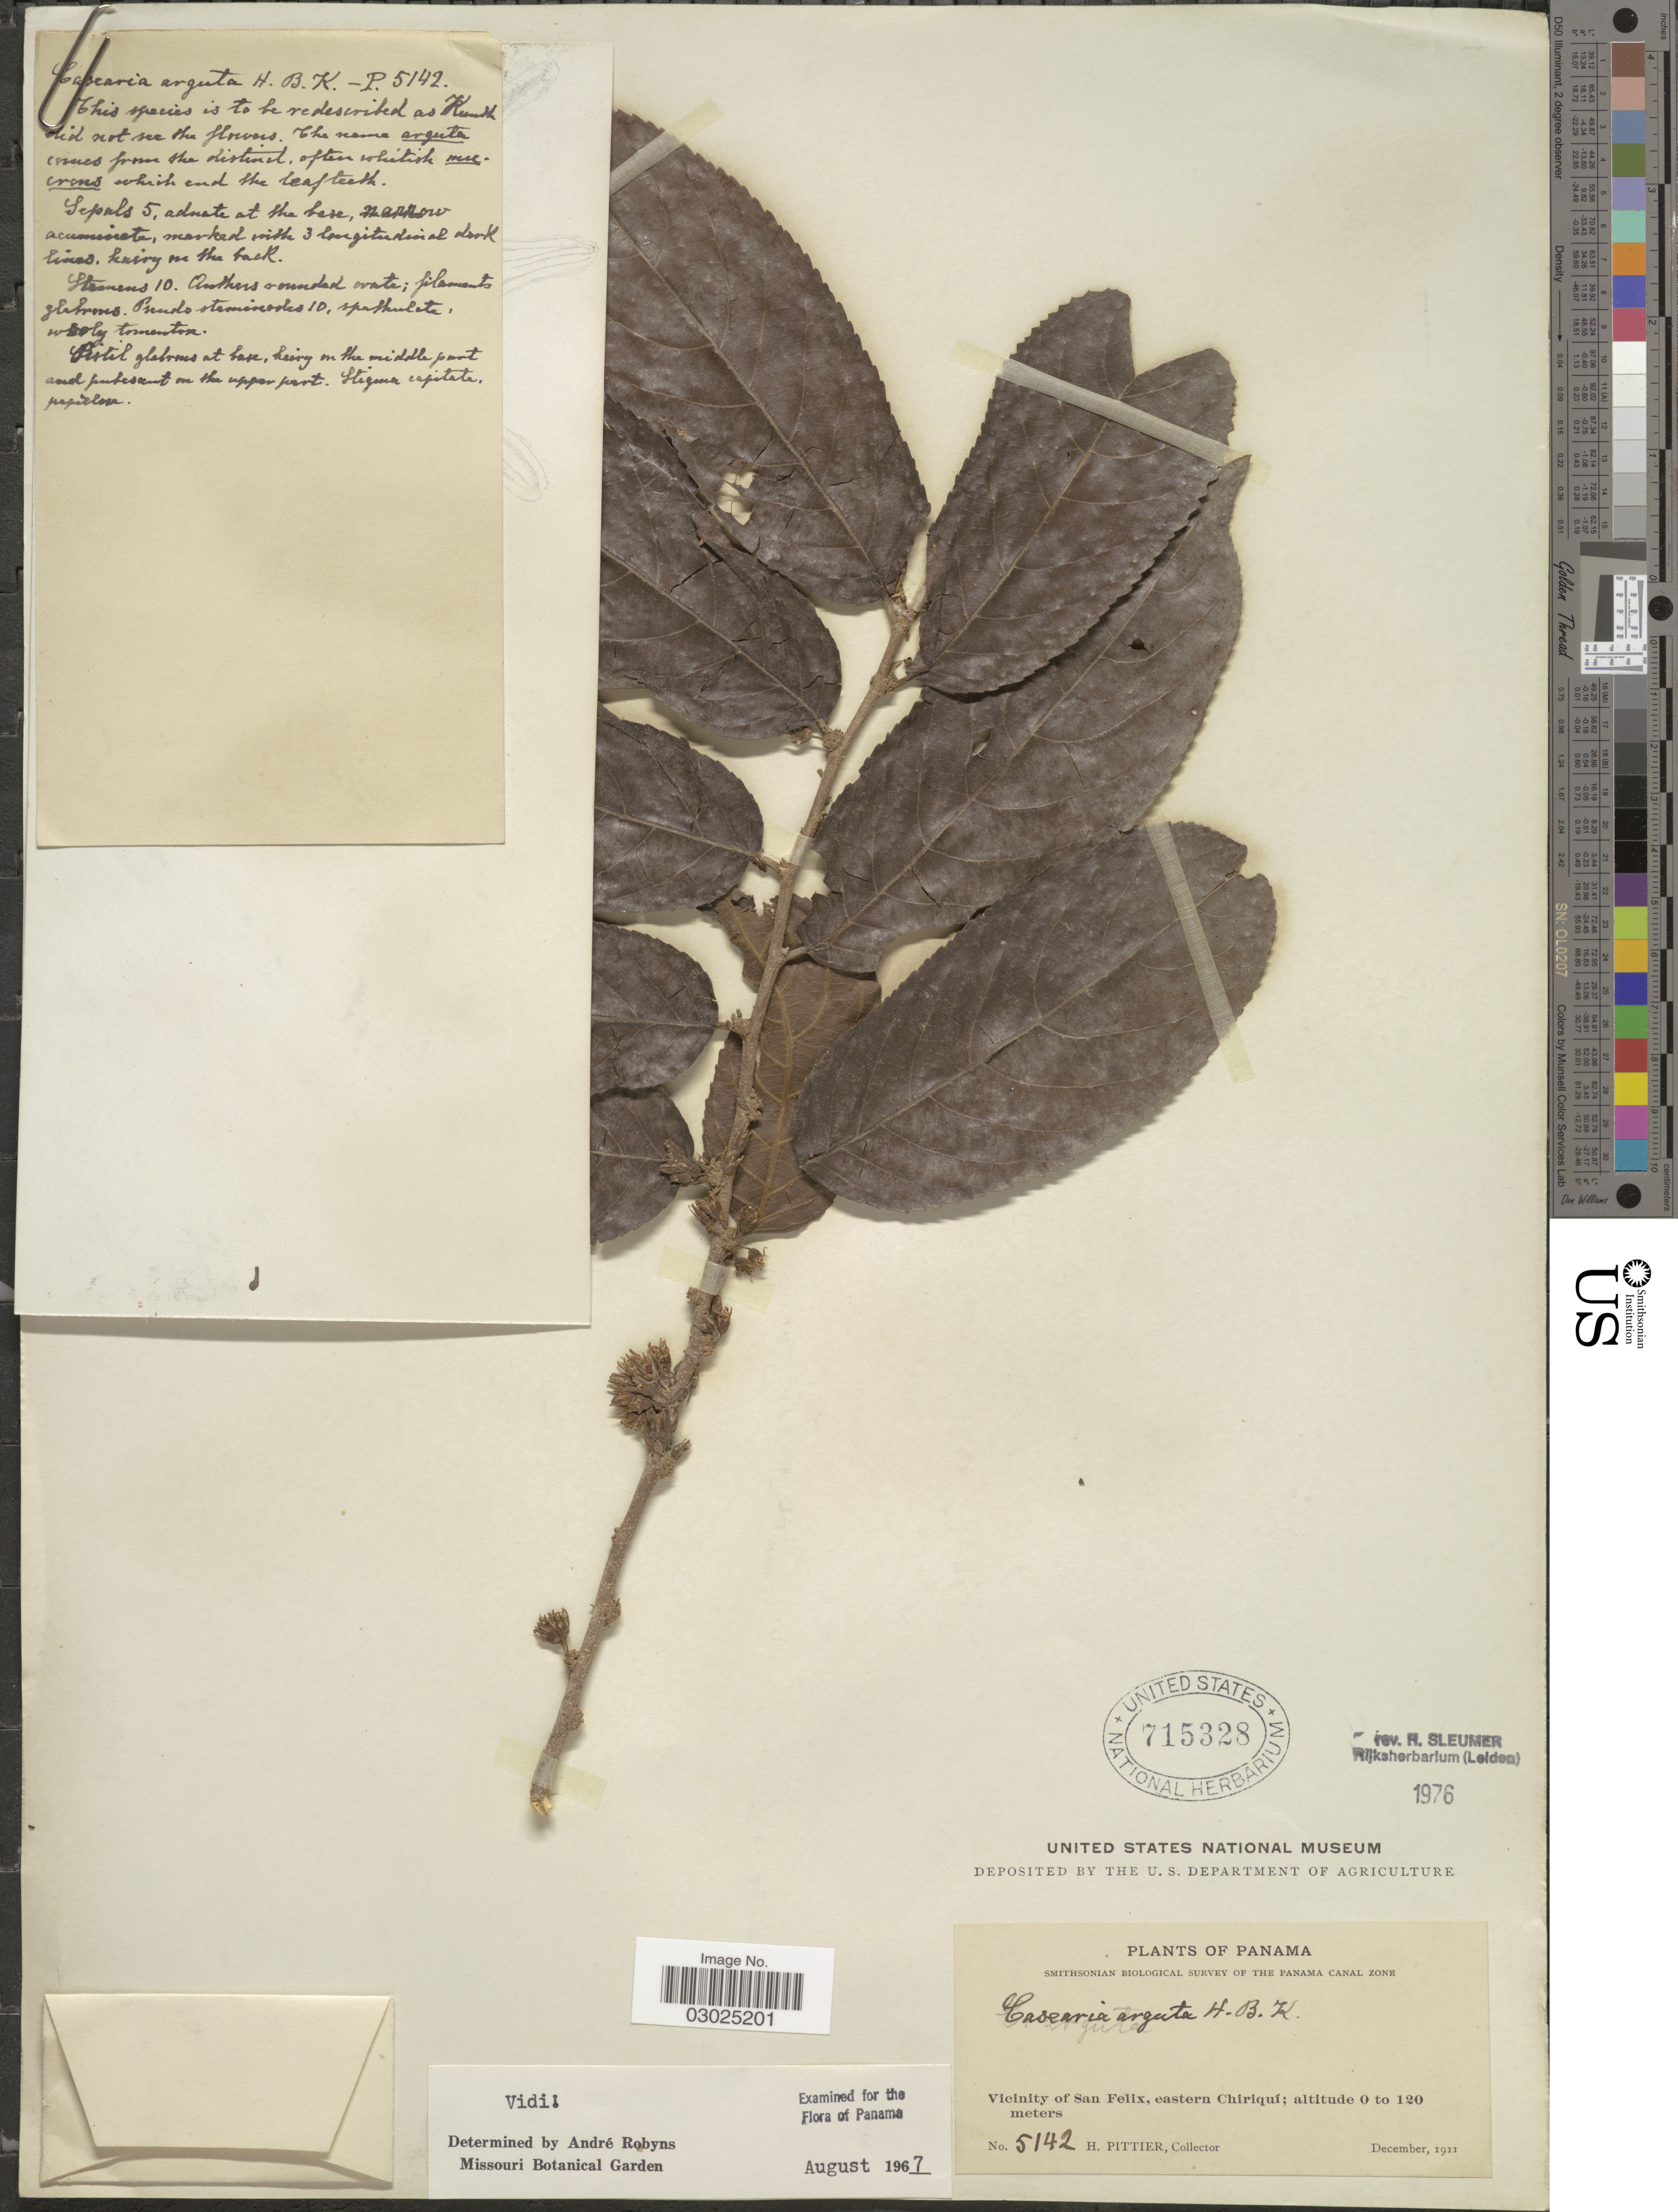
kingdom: Plantae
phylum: Tracheophyta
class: Magnoliopsida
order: Malpighiales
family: Salicaceae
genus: Casearia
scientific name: Casearia arguta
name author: Kunth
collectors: H. F. Pittier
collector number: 5142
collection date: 1911-12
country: Panama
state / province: Chiriqui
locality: Vicinity of San Felix, eastern Chiriquí.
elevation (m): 0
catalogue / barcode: US 715328